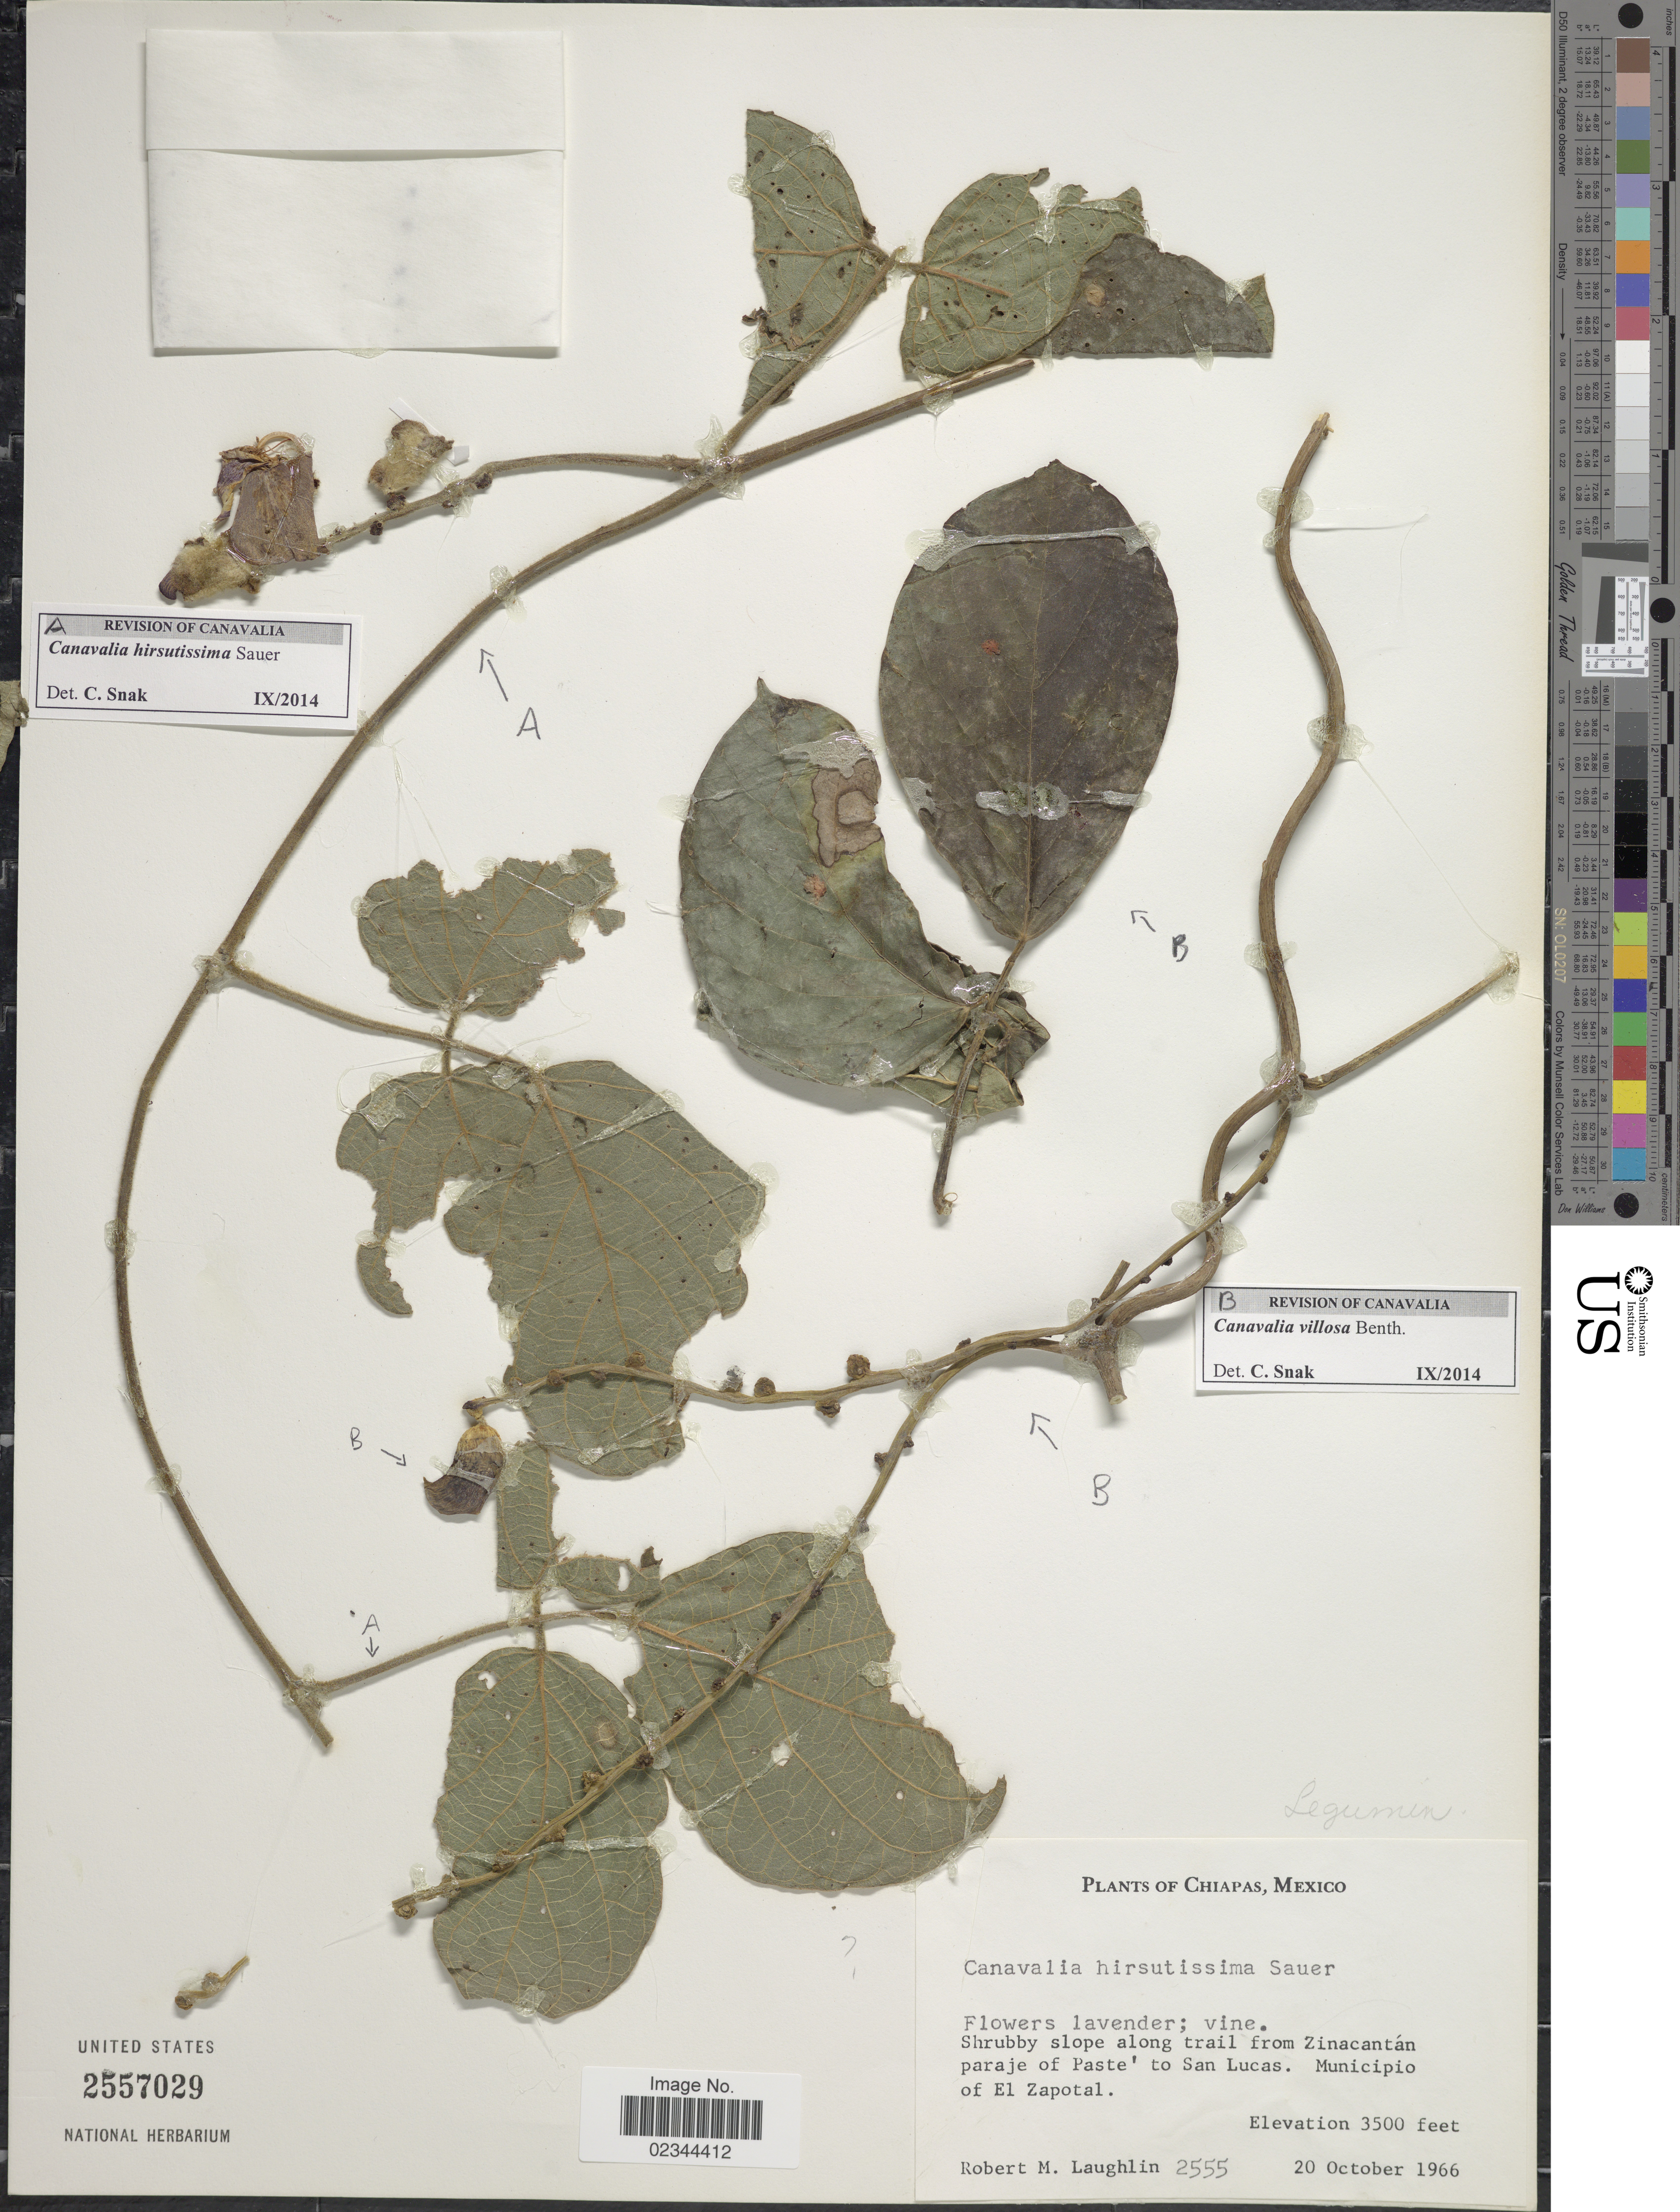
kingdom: Plantae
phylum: Tracheophyta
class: Magnoliopsida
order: Fabales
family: Fabaceae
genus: Canavalia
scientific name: Canavalia villosa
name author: Benth.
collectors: R. M. Laughlin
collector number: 2555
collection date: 1966-10-20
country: Mexico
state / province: Chiapas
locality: Shrubby slope along trail from Zinacantan paraje of Paste' to San Lucas, Municipio of El Zapotal.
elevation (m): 1067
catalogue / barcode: US 2557029